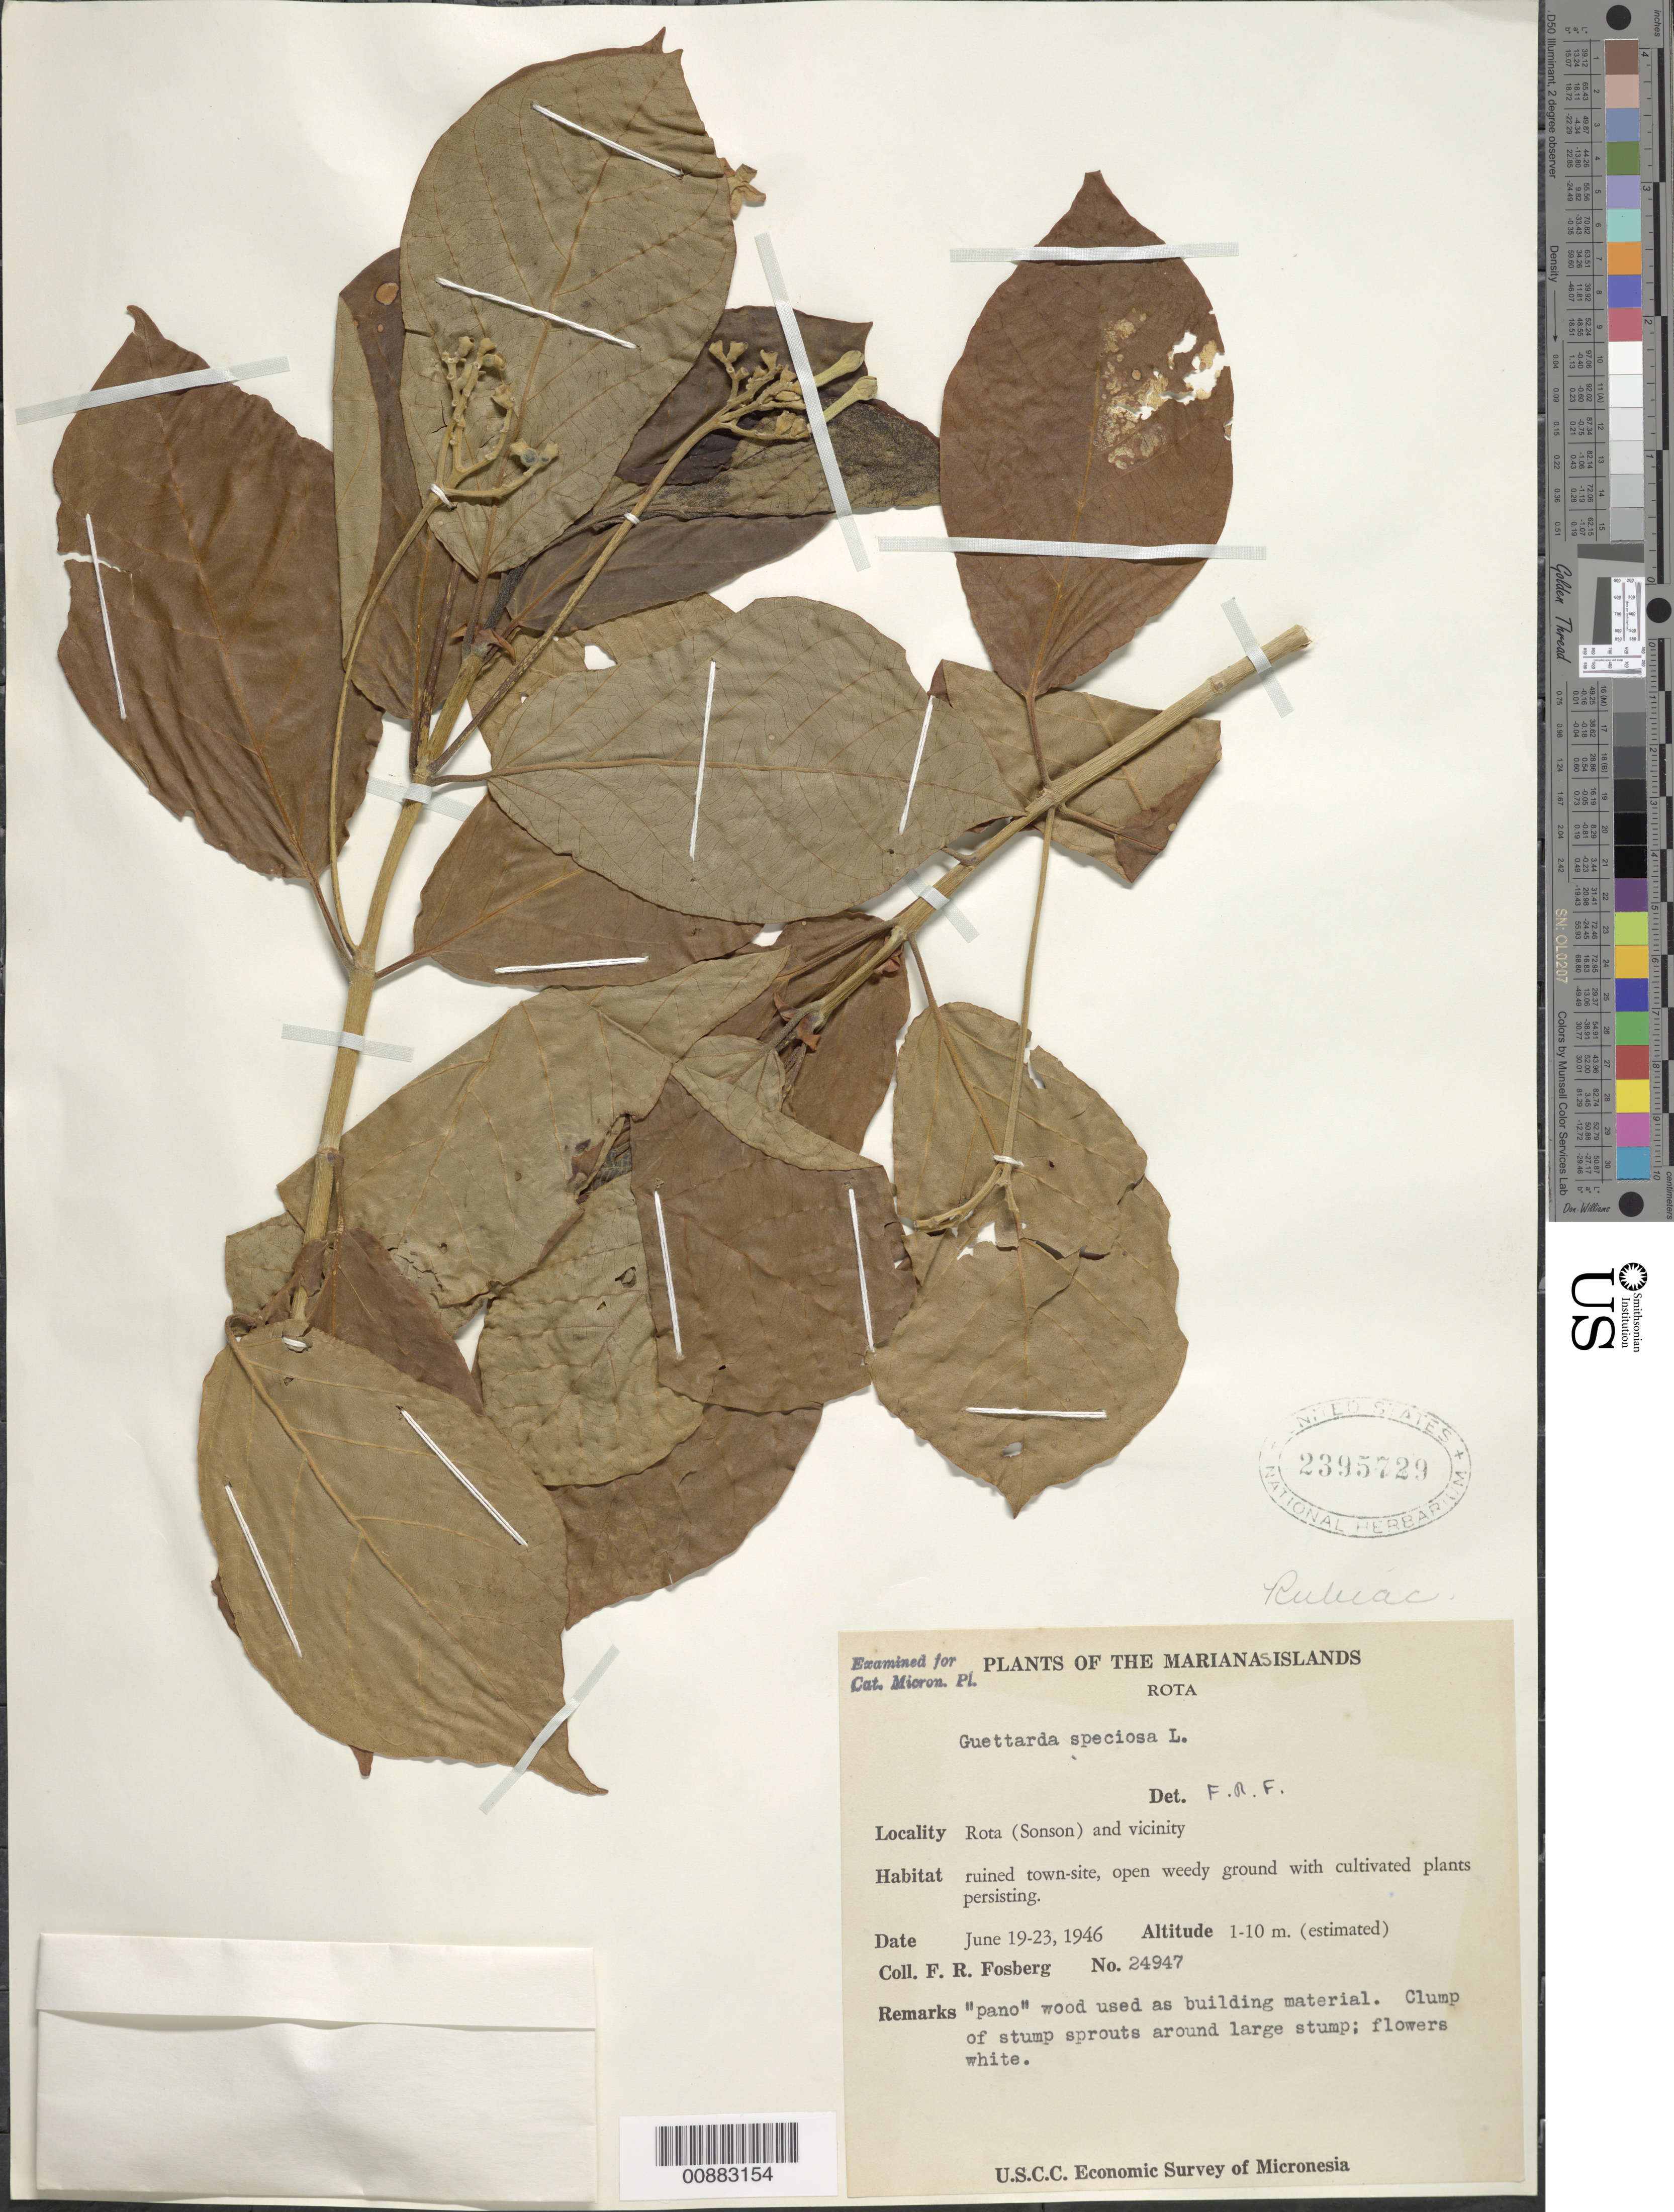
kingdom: Plantae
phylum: Tracheophyta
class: Magnoliopsida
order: Gentianales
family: Rubiaceae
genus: Guettarda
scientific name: Guettarda speciosa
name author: L.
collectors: F. R. Fosberg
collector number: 24947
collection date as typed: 19 Jun 1946 to 23 Jun 1946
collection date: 1946-06-19/1946-06-23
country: Northern Mariana Islands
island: Rota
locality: (Sonson) and vicinity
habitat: ruined town-site, open weedy ground with cultivated plants persisting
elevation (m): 1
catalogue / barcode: US 2395729